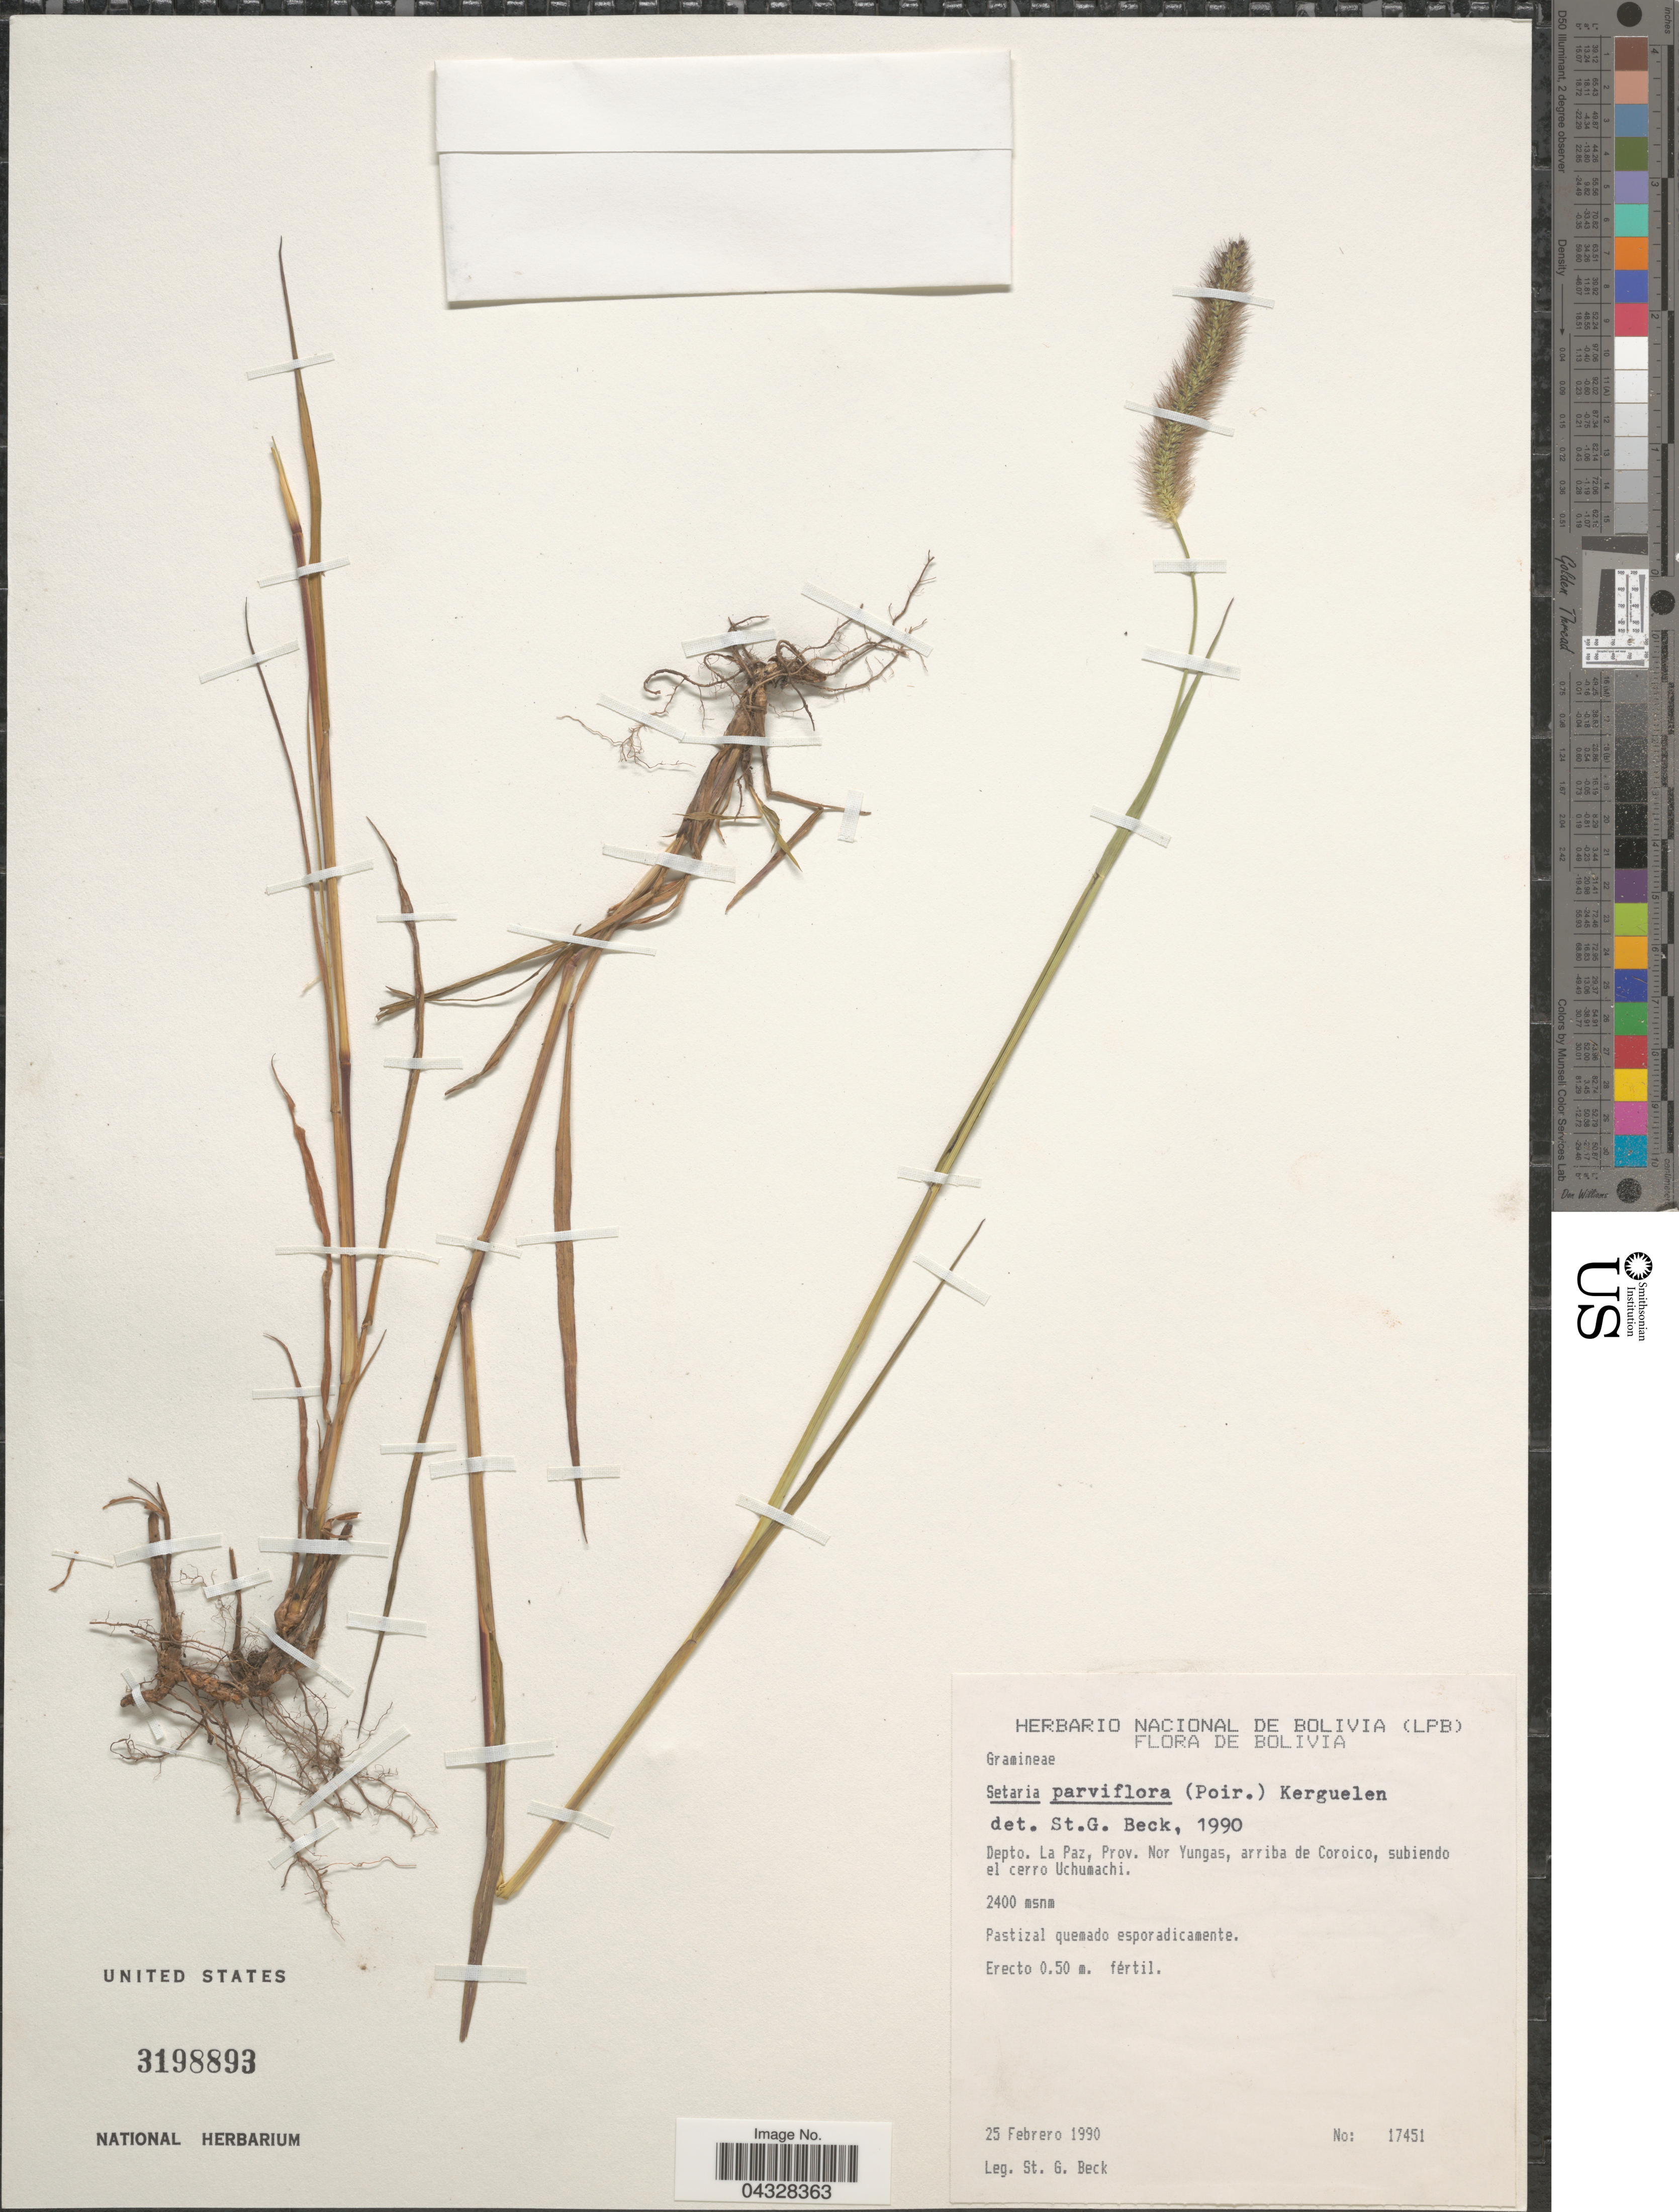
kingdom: Plantae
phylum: Tracheophyta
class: Liliopsida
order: Poales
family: Poaceae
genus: Setaria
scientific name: Setaria parviflora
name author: (Poir.) Kerguélen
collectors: S. G. Beck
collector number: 17451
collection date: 1990-02-25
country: Bolivia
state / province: La Paz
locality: Depto. La Paz, Prov. Nur Yungas, arriba de Coroico, subiendo el cerro Uchumachi.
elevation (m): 2400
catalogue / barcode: US 3198893